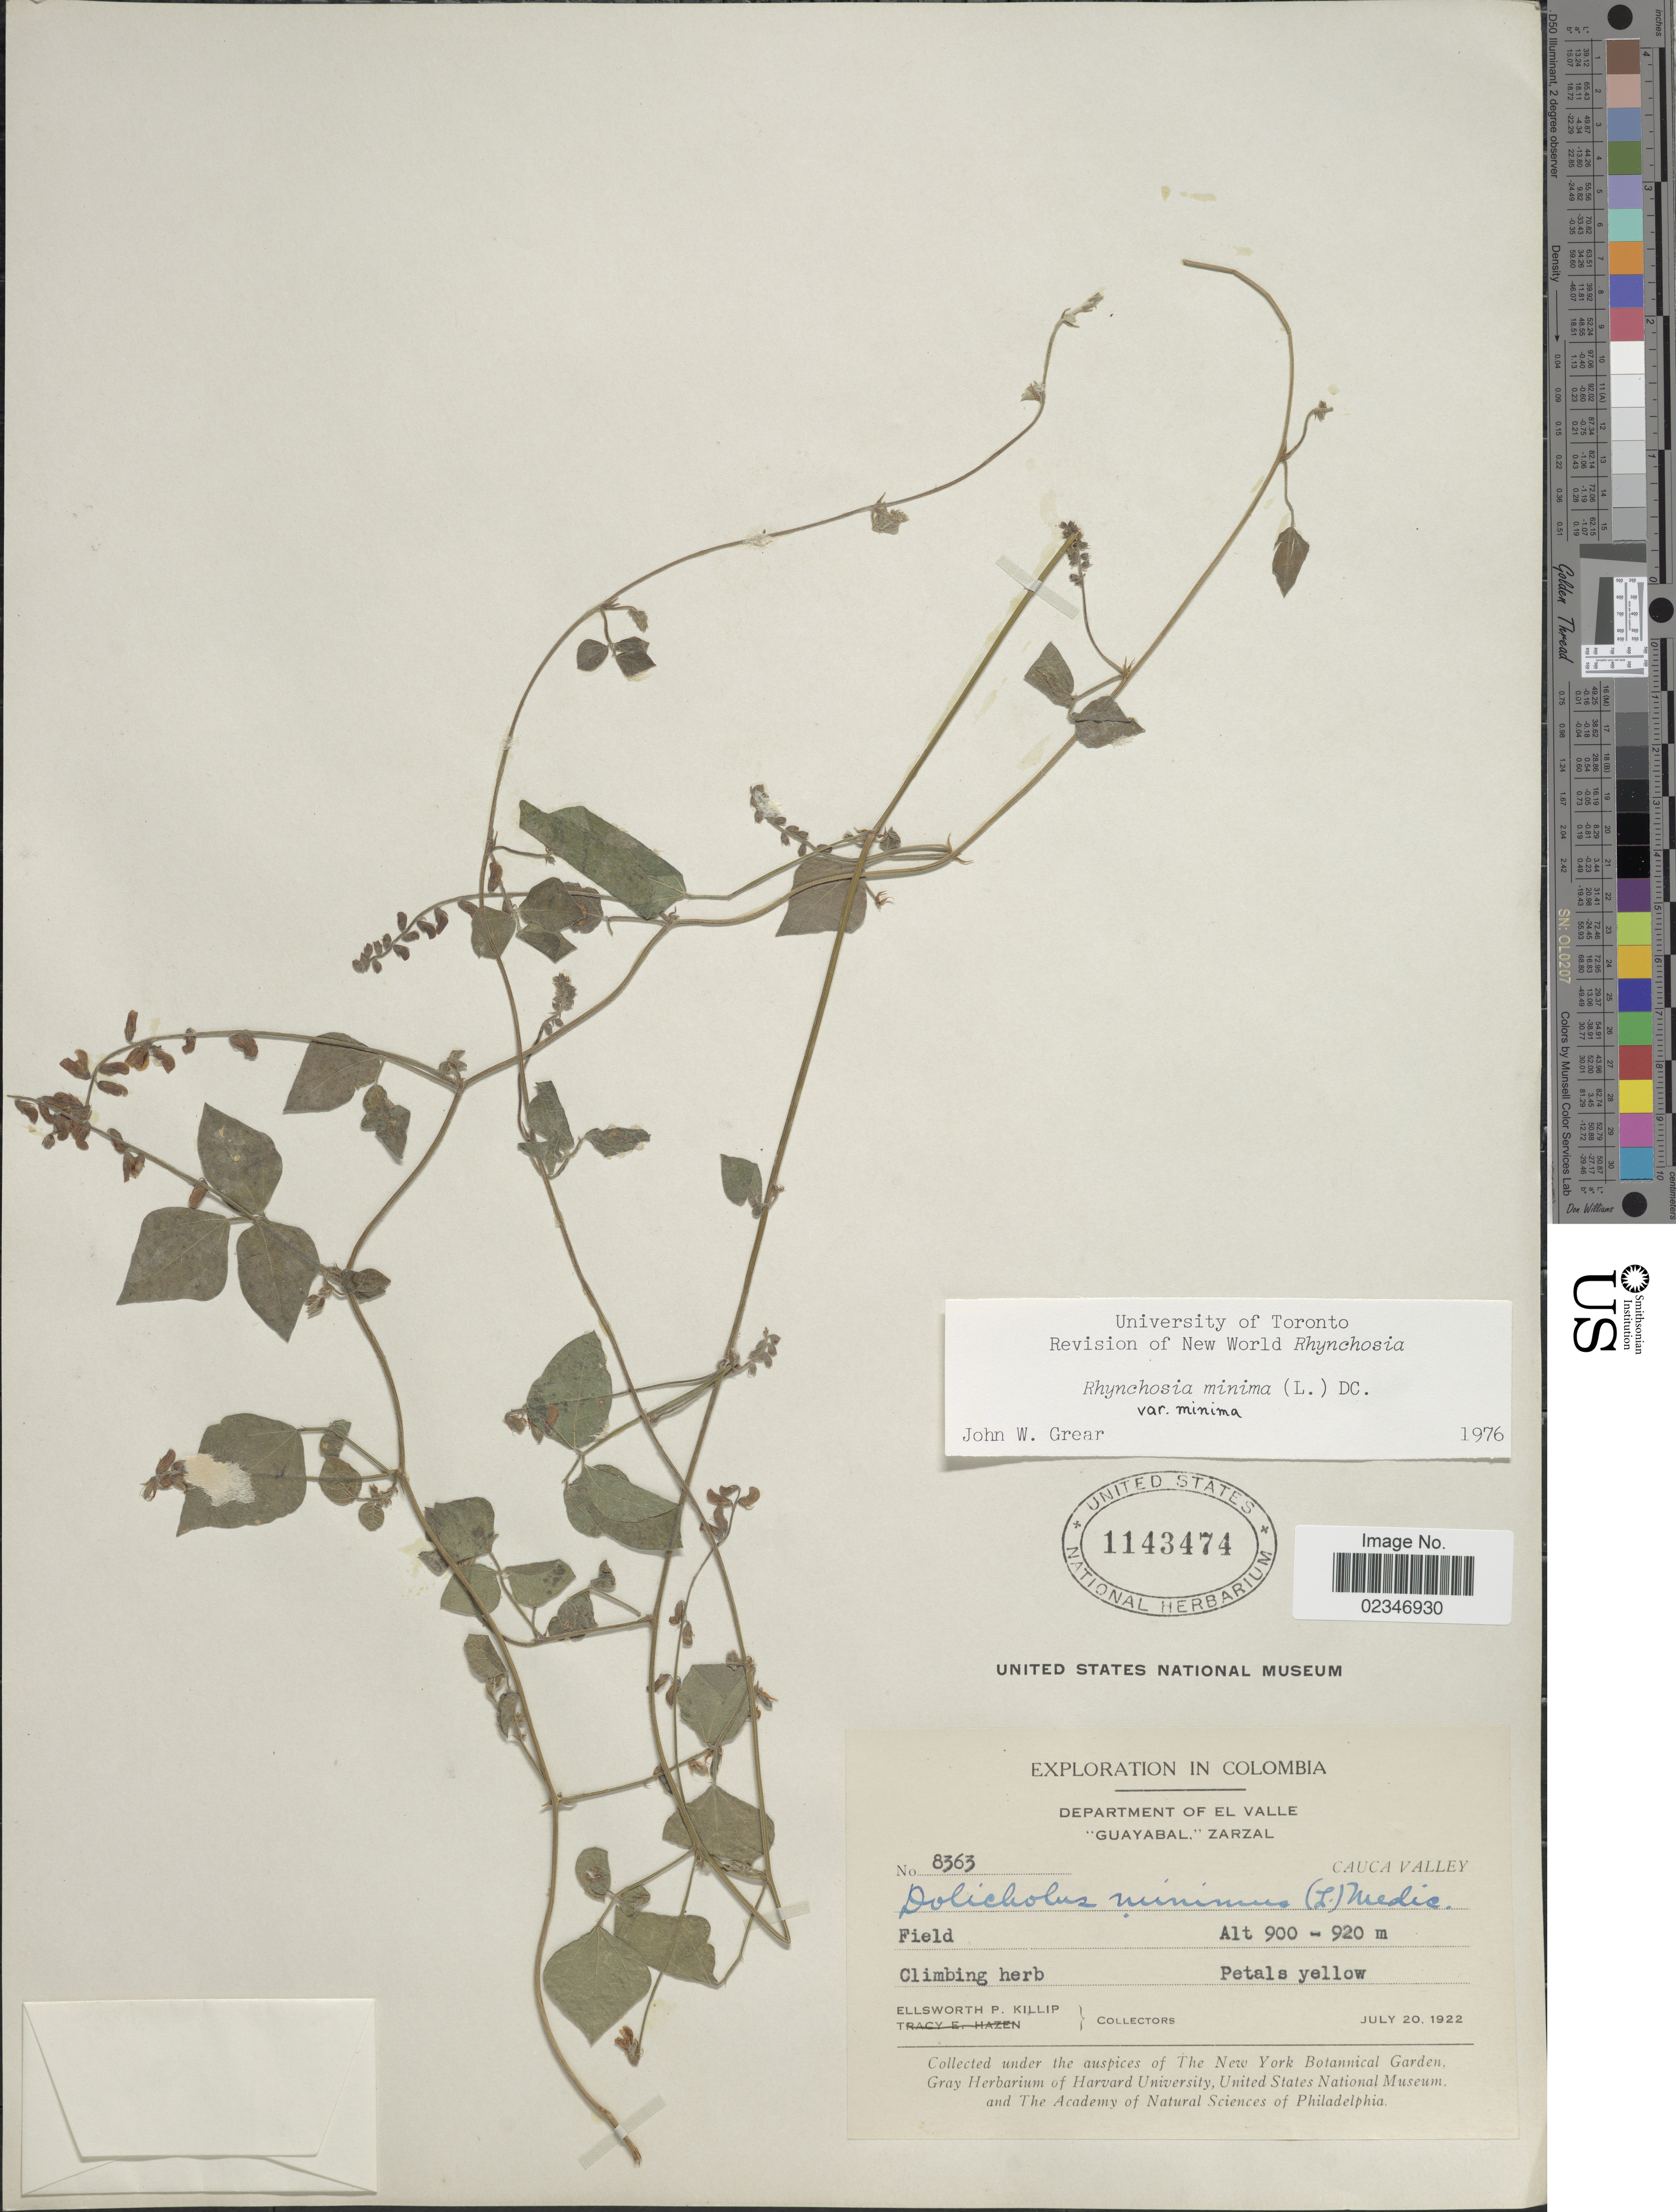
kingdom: Plantae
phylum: Tracheophyta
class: Magnoliopsida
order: Fabales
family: Fabaceae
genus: Rhynchosia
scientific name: Rhynchosia minima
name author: (L.) DC.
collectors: E. P. Killip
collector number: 8363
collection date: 1922-07-20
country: Colombia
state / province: Valle del Cauca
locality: Departament of El Valle, Guayabal, Zarzal, Cauca Valley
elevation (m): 900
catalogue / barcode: US 1143474